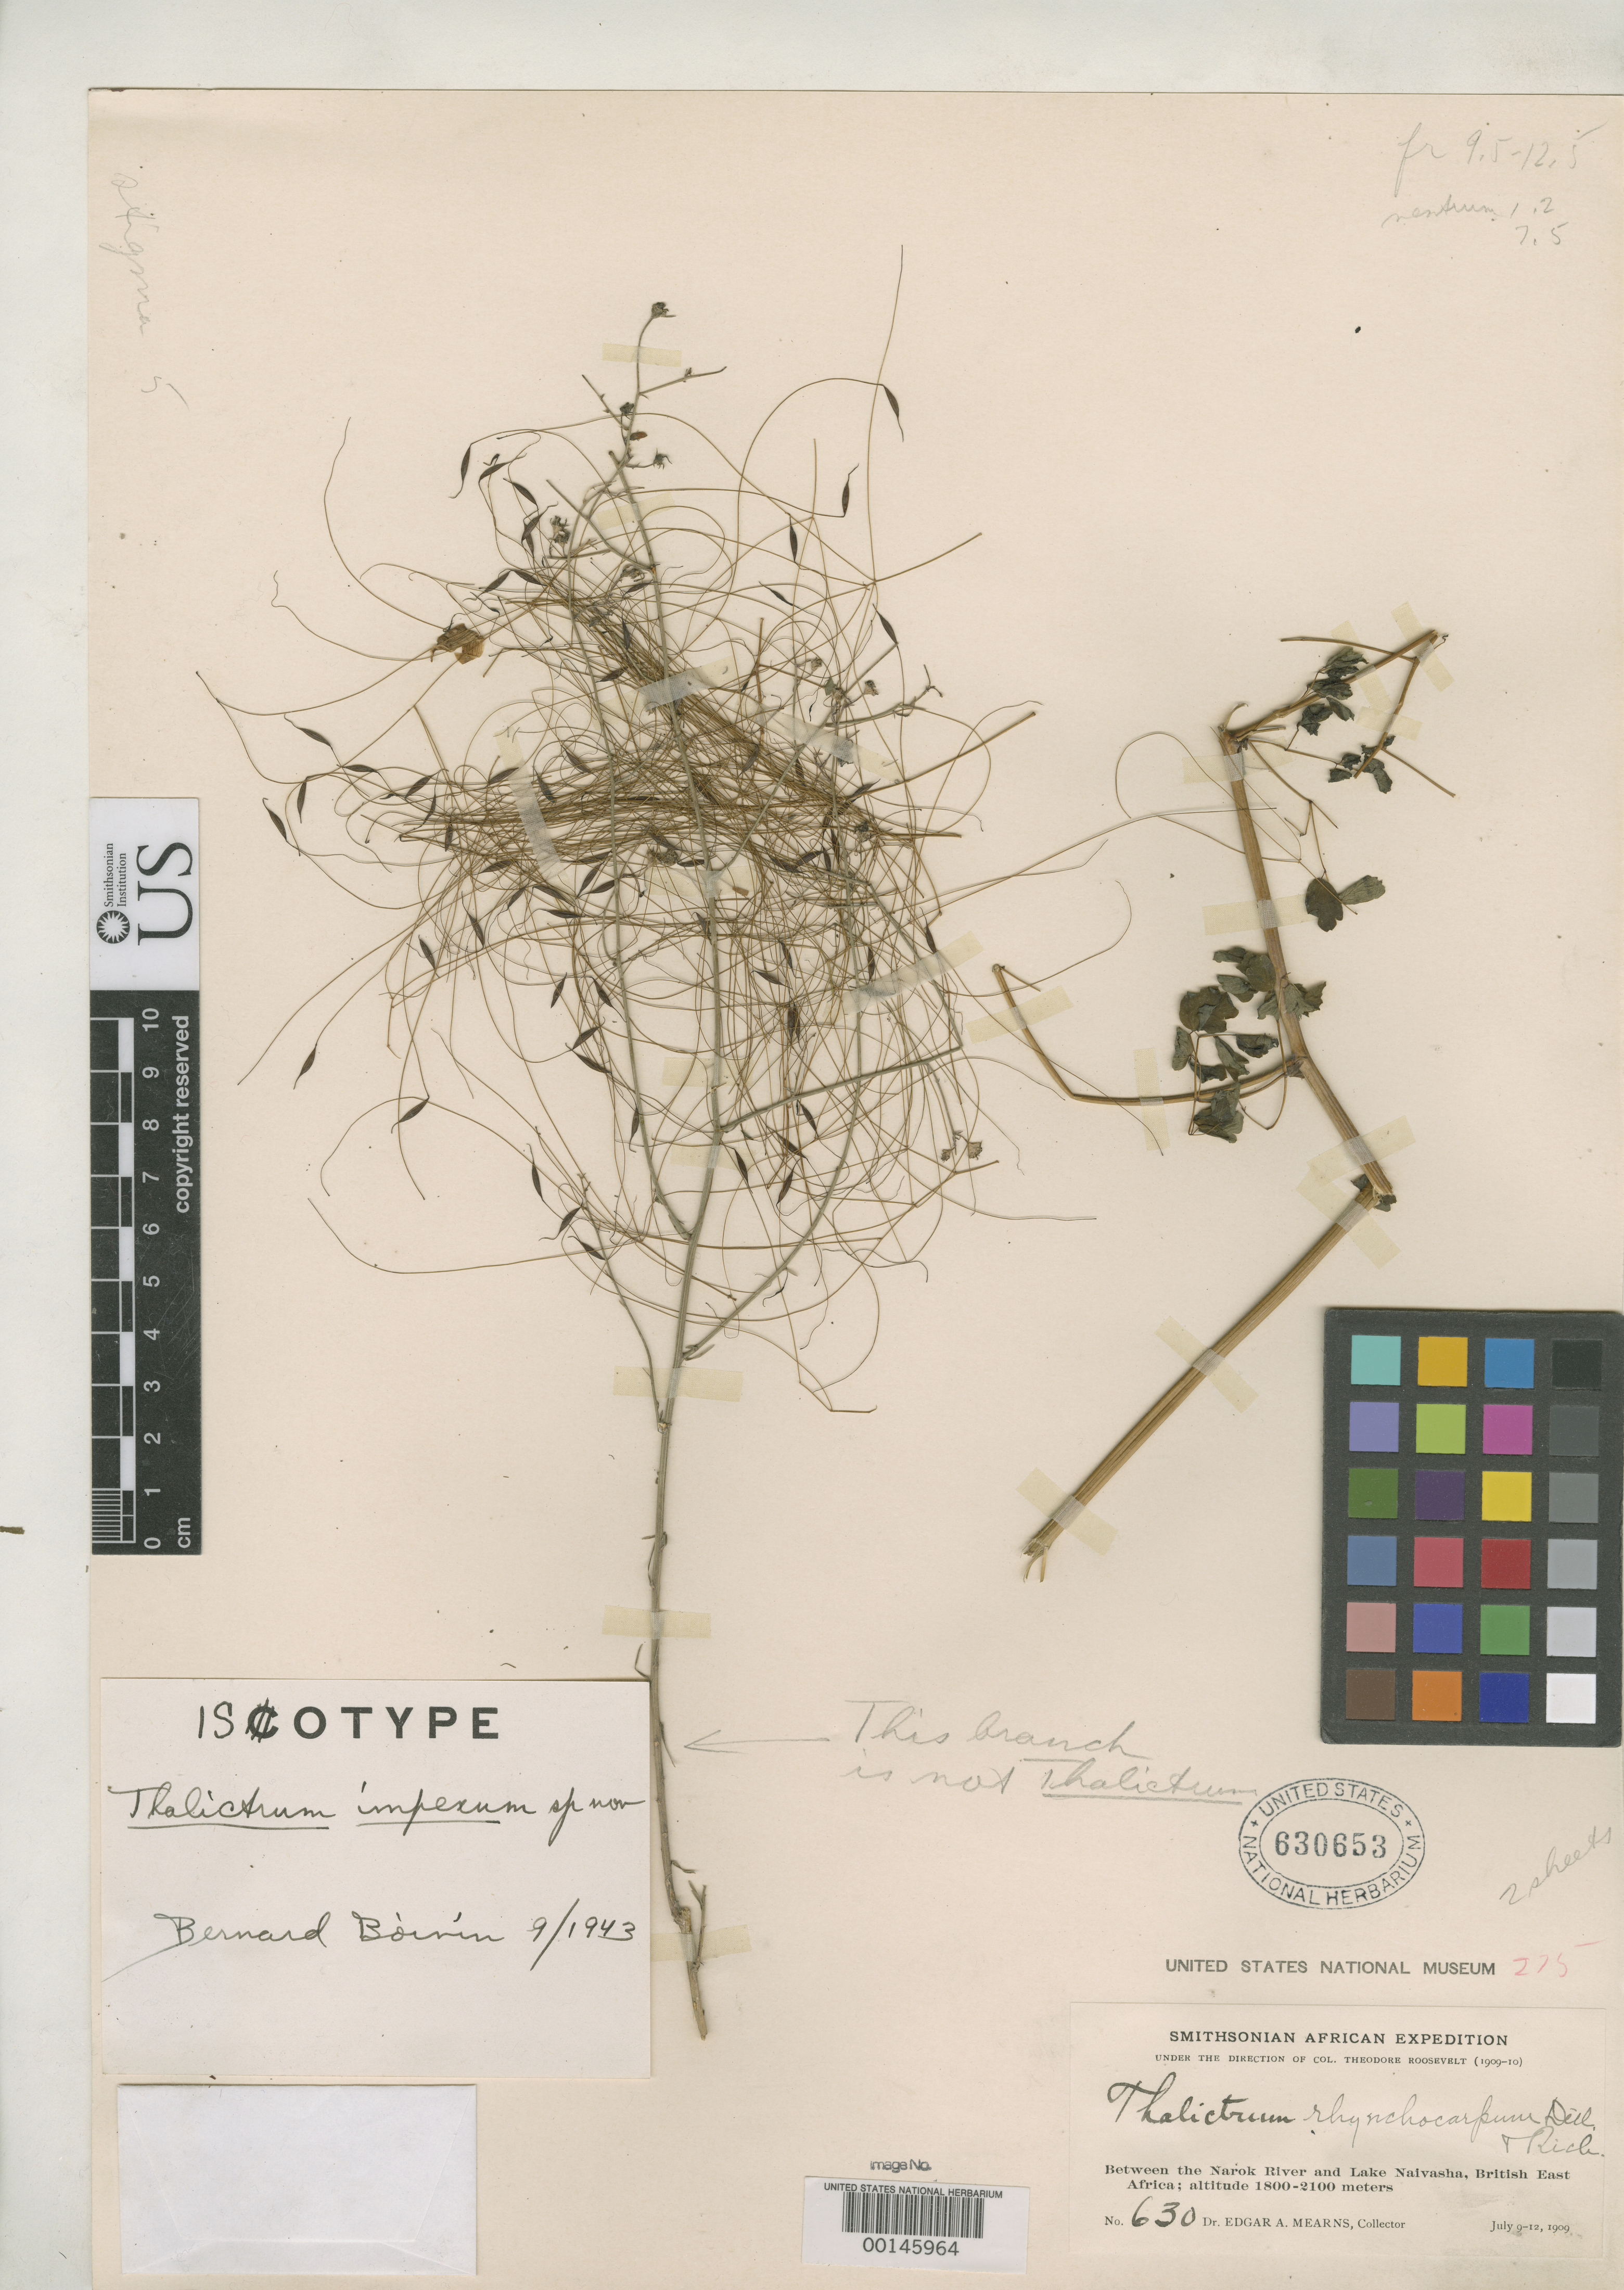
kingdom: Plantae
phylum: Tracheophyta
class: Magnoliopsida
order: Ranunculales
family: Ranunculaceae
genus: Thalictrum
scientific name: Thalictrum impexum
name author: B. Boivin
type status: Isotype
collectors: E. A. Mearns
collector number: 630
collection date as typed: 09 Jul 1909 to 12 Jul 1909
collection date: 1909-07-09/1909-07-12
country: Kenya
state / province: Nakuru / Narok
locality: Between the Narok River and Lake Naivasha.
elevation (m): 1800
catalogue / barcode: US 630653